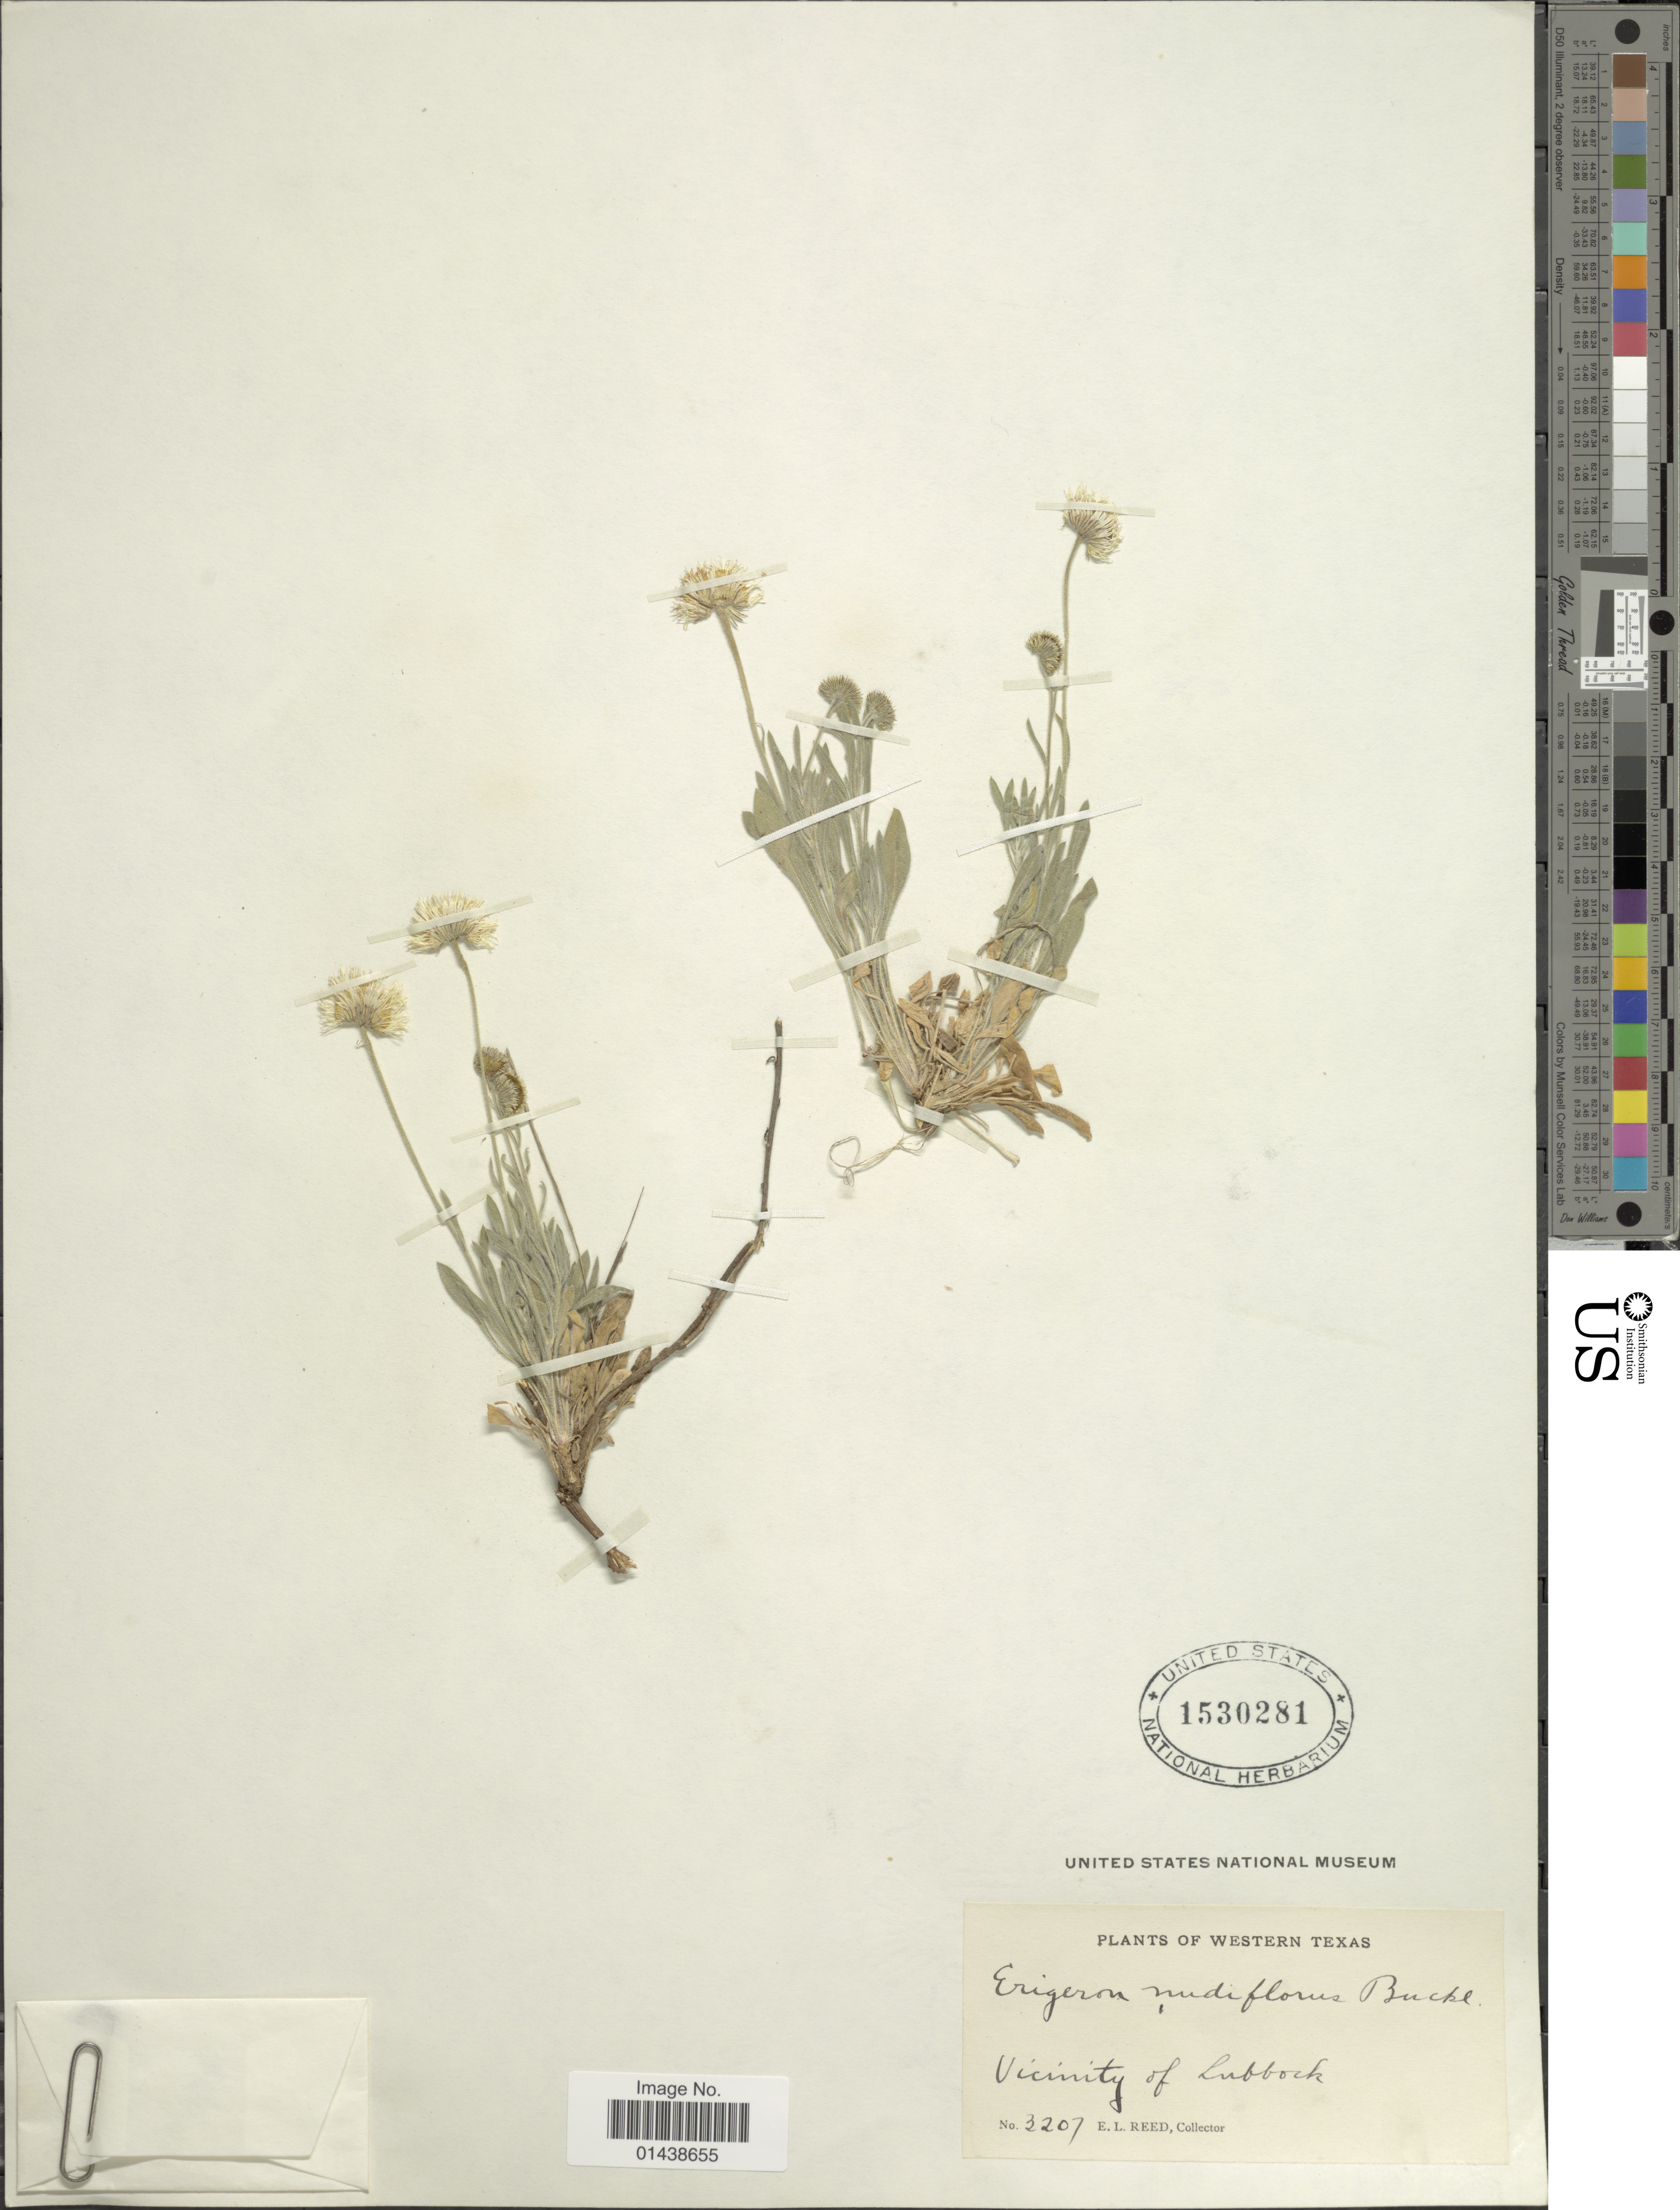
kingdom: Plantae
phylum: Tracheophyta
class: Magnoliopsida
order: Asterales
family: Asteraceae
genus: Erigeron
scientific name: Erigeron nudiflorus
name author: Buckley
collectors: E. Reed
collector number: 3207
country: United States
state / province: Texas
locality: Western Texas. Vicinity of Lubbock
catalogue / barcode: US 1530281